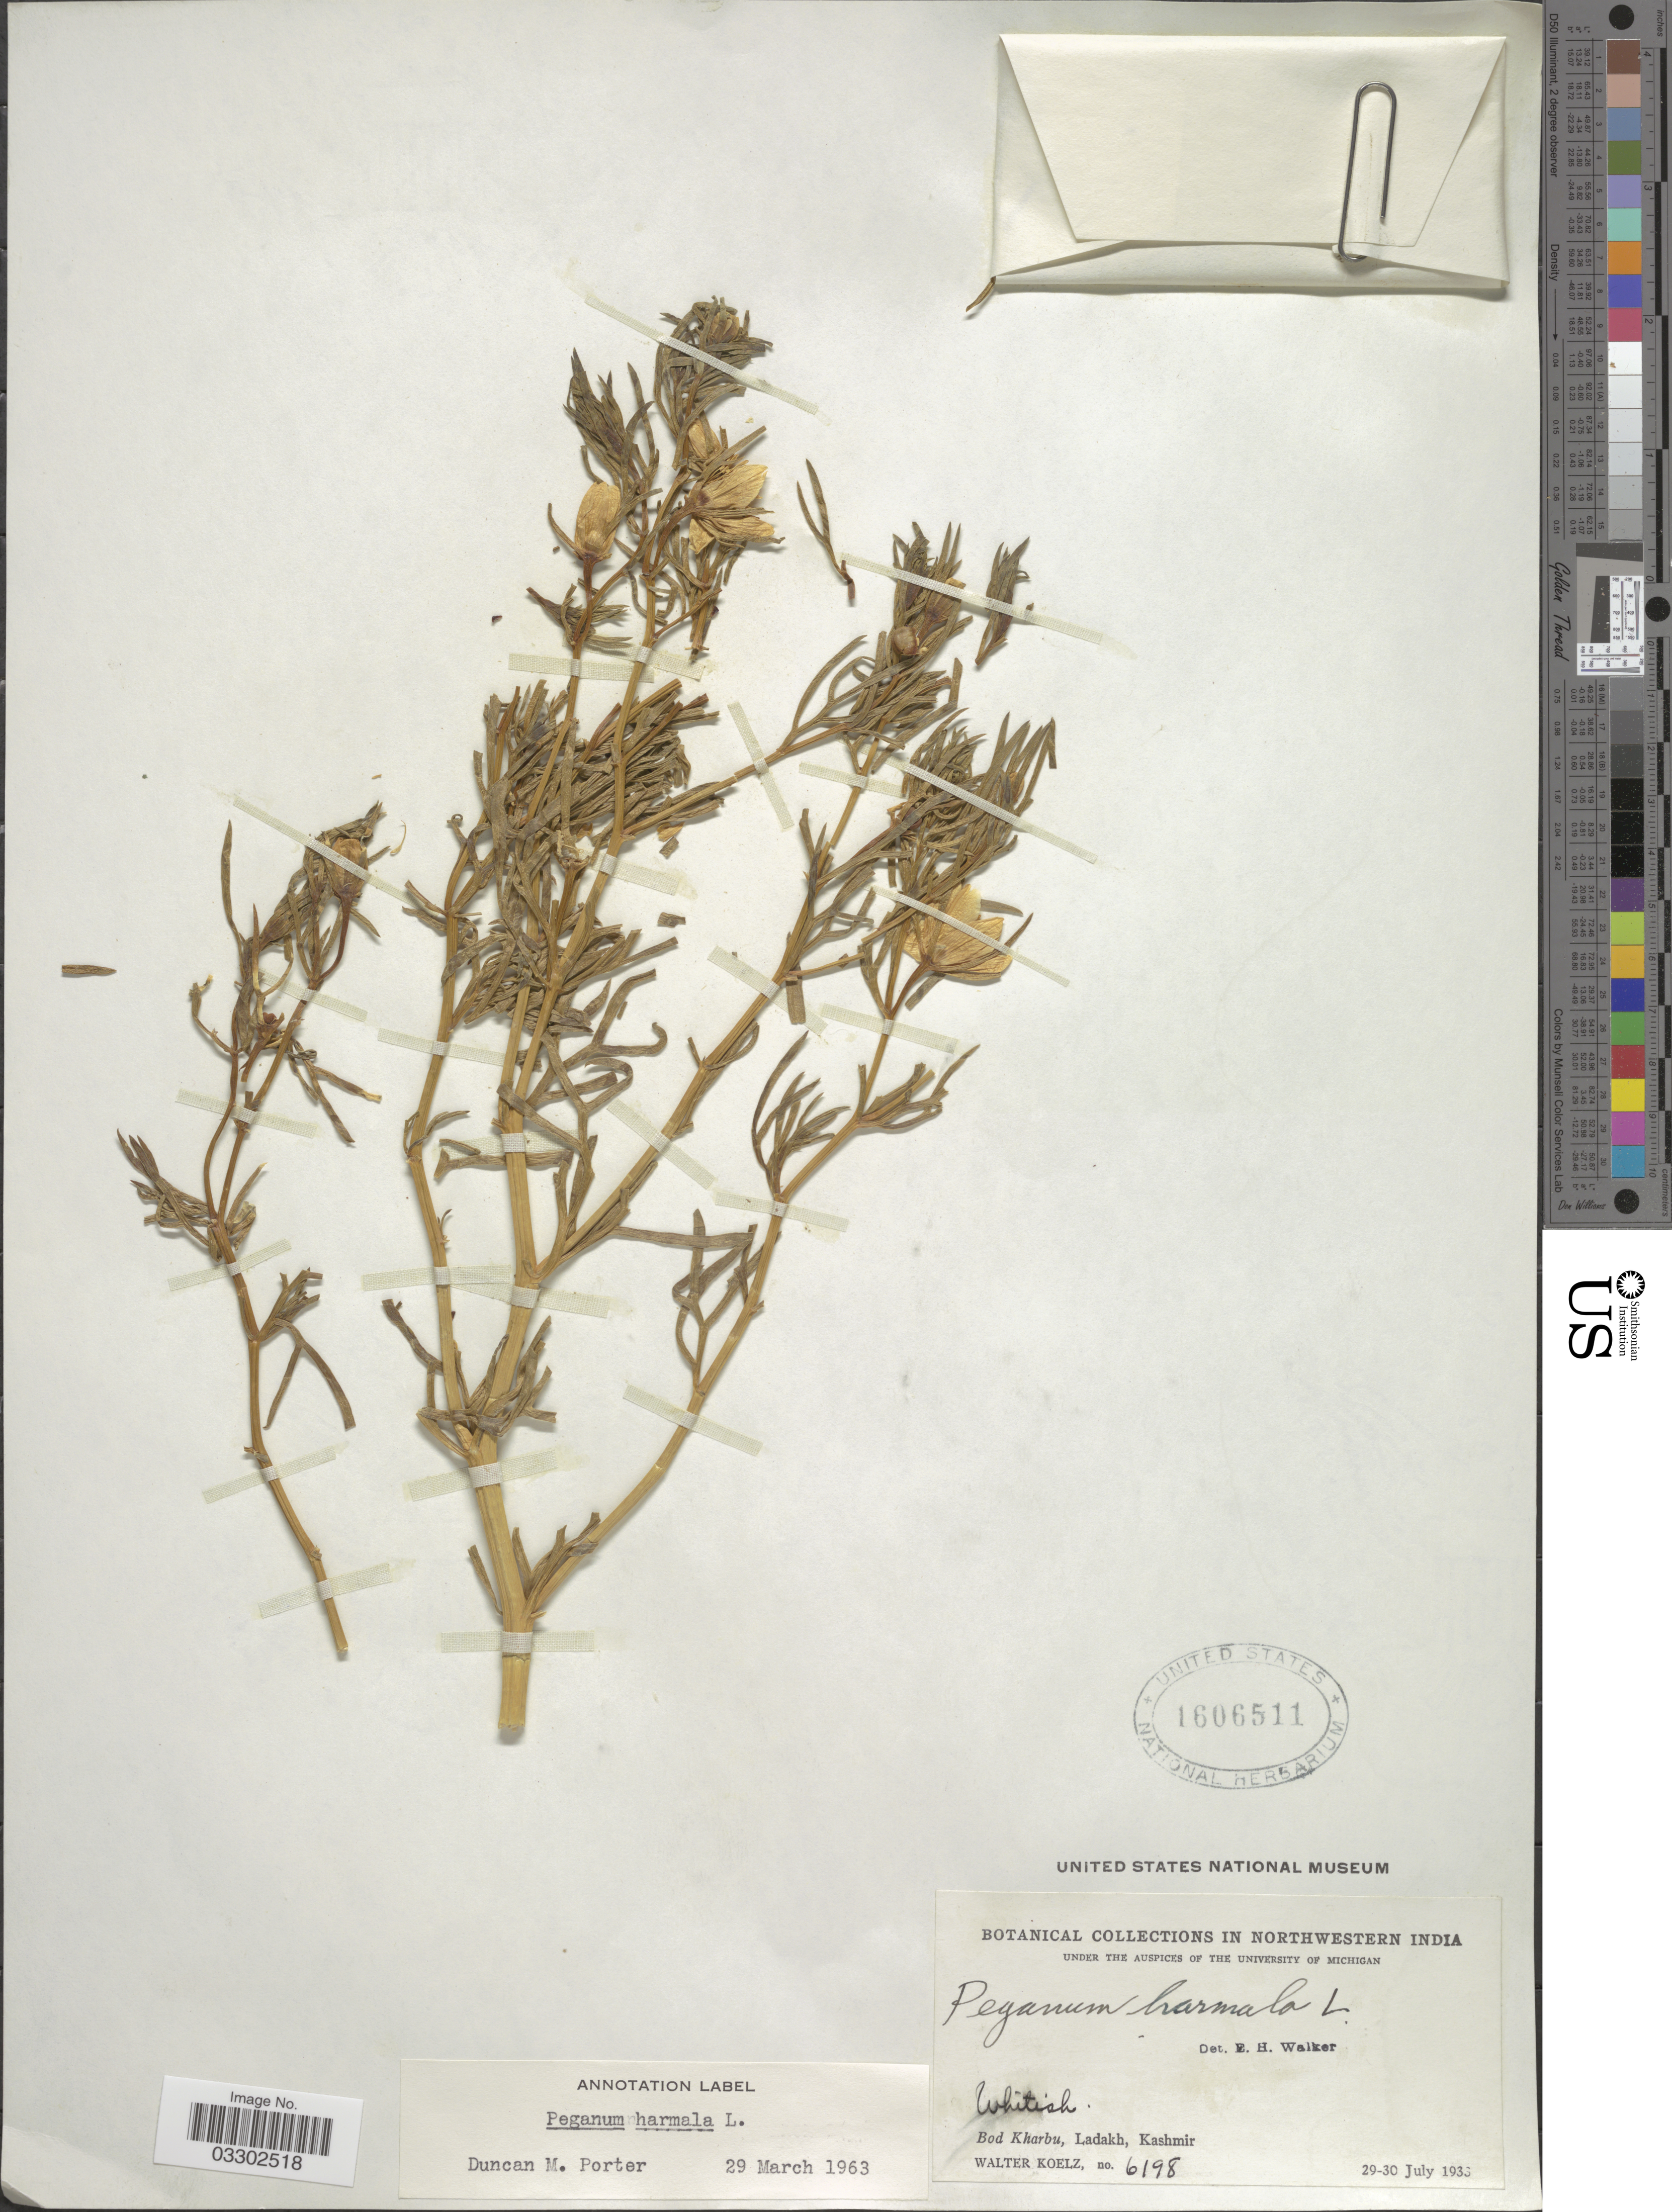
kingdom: Plantae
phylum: Tracheophyta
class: Magnoliopsida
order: Sapindales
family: Tetradiclidaceae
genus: Peganum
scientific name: Peganum harmala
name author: L.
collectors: W. N. Koelz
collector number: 6198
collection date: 1933-07-29/1933-07-30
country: India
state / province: Jammu and Kashmir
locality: Northwestern India. Bod Kharbu, Ladakh, Kashmir.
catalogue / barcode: US 1606511